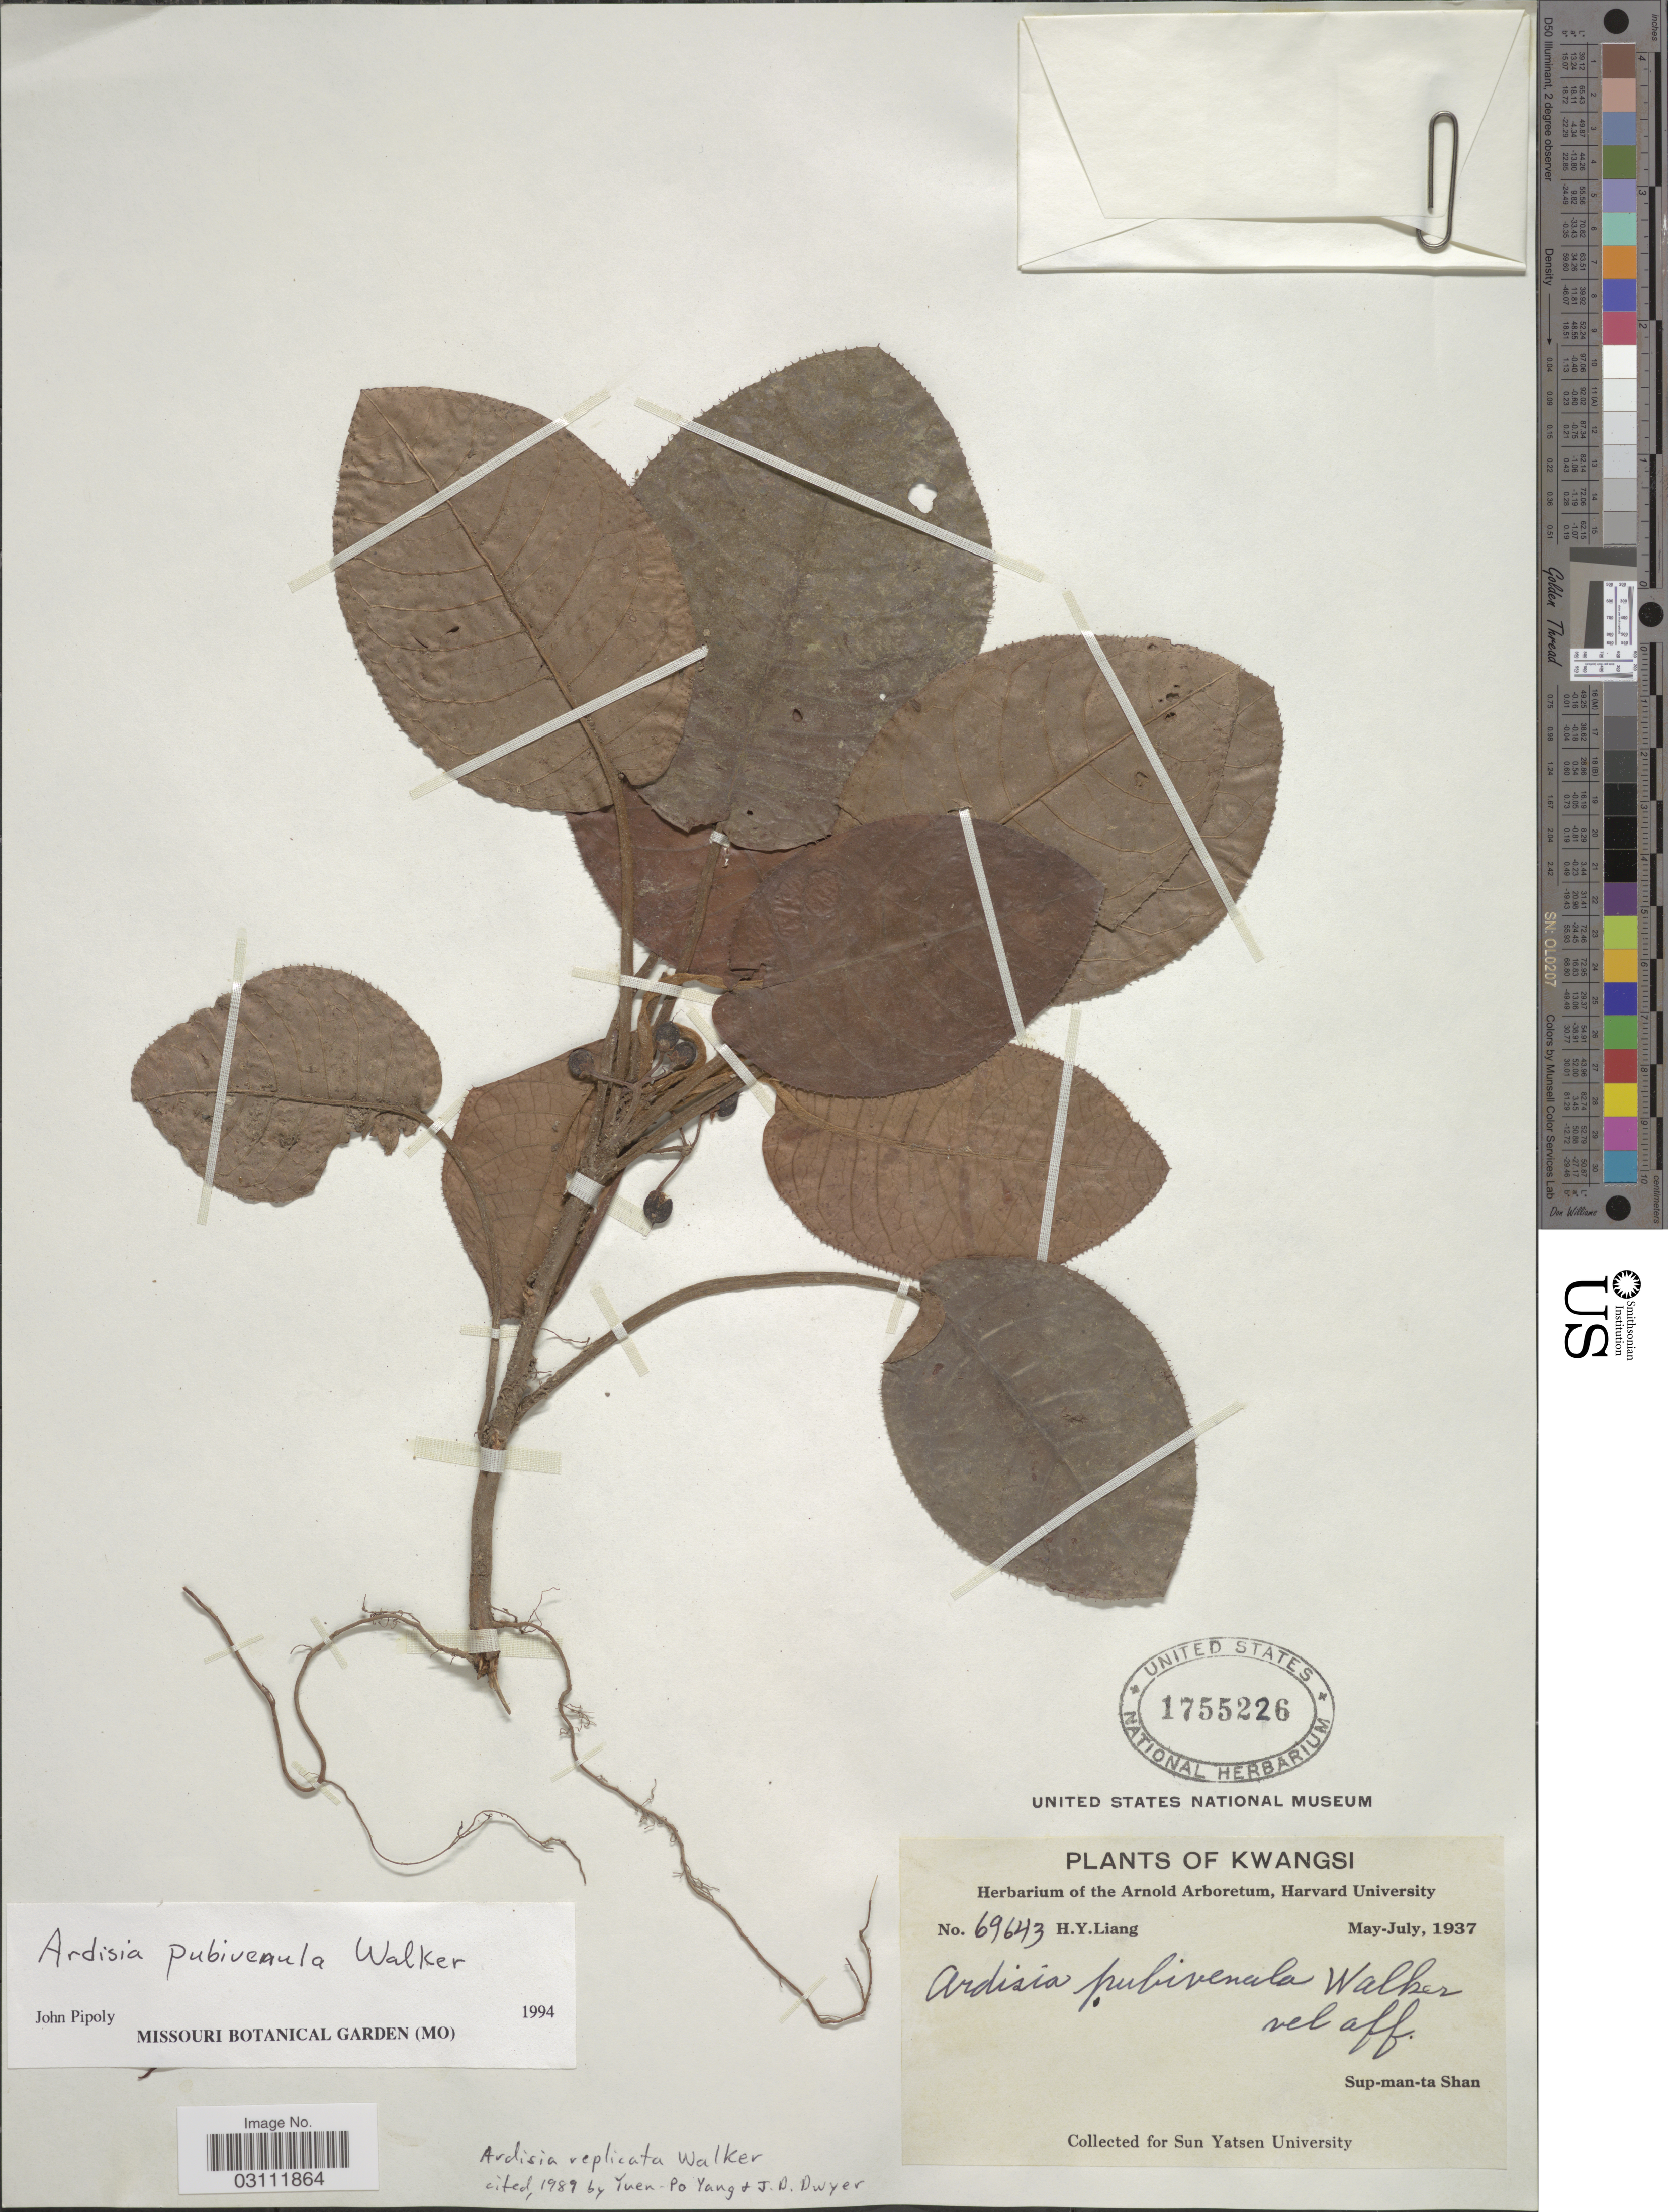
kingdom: Plantae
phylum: Tracheophyta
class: Magnoliopsida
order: Ericales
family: Primulaceae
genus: Ardisia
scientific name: Ardisia pubivenula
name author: E. Walker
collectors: H. Y. Liang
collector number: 69643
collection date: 1937-05/1937-07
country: China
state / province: Guangxi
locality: Kwangsi. Sup-man-ta Shan.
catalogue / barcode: US 1755226